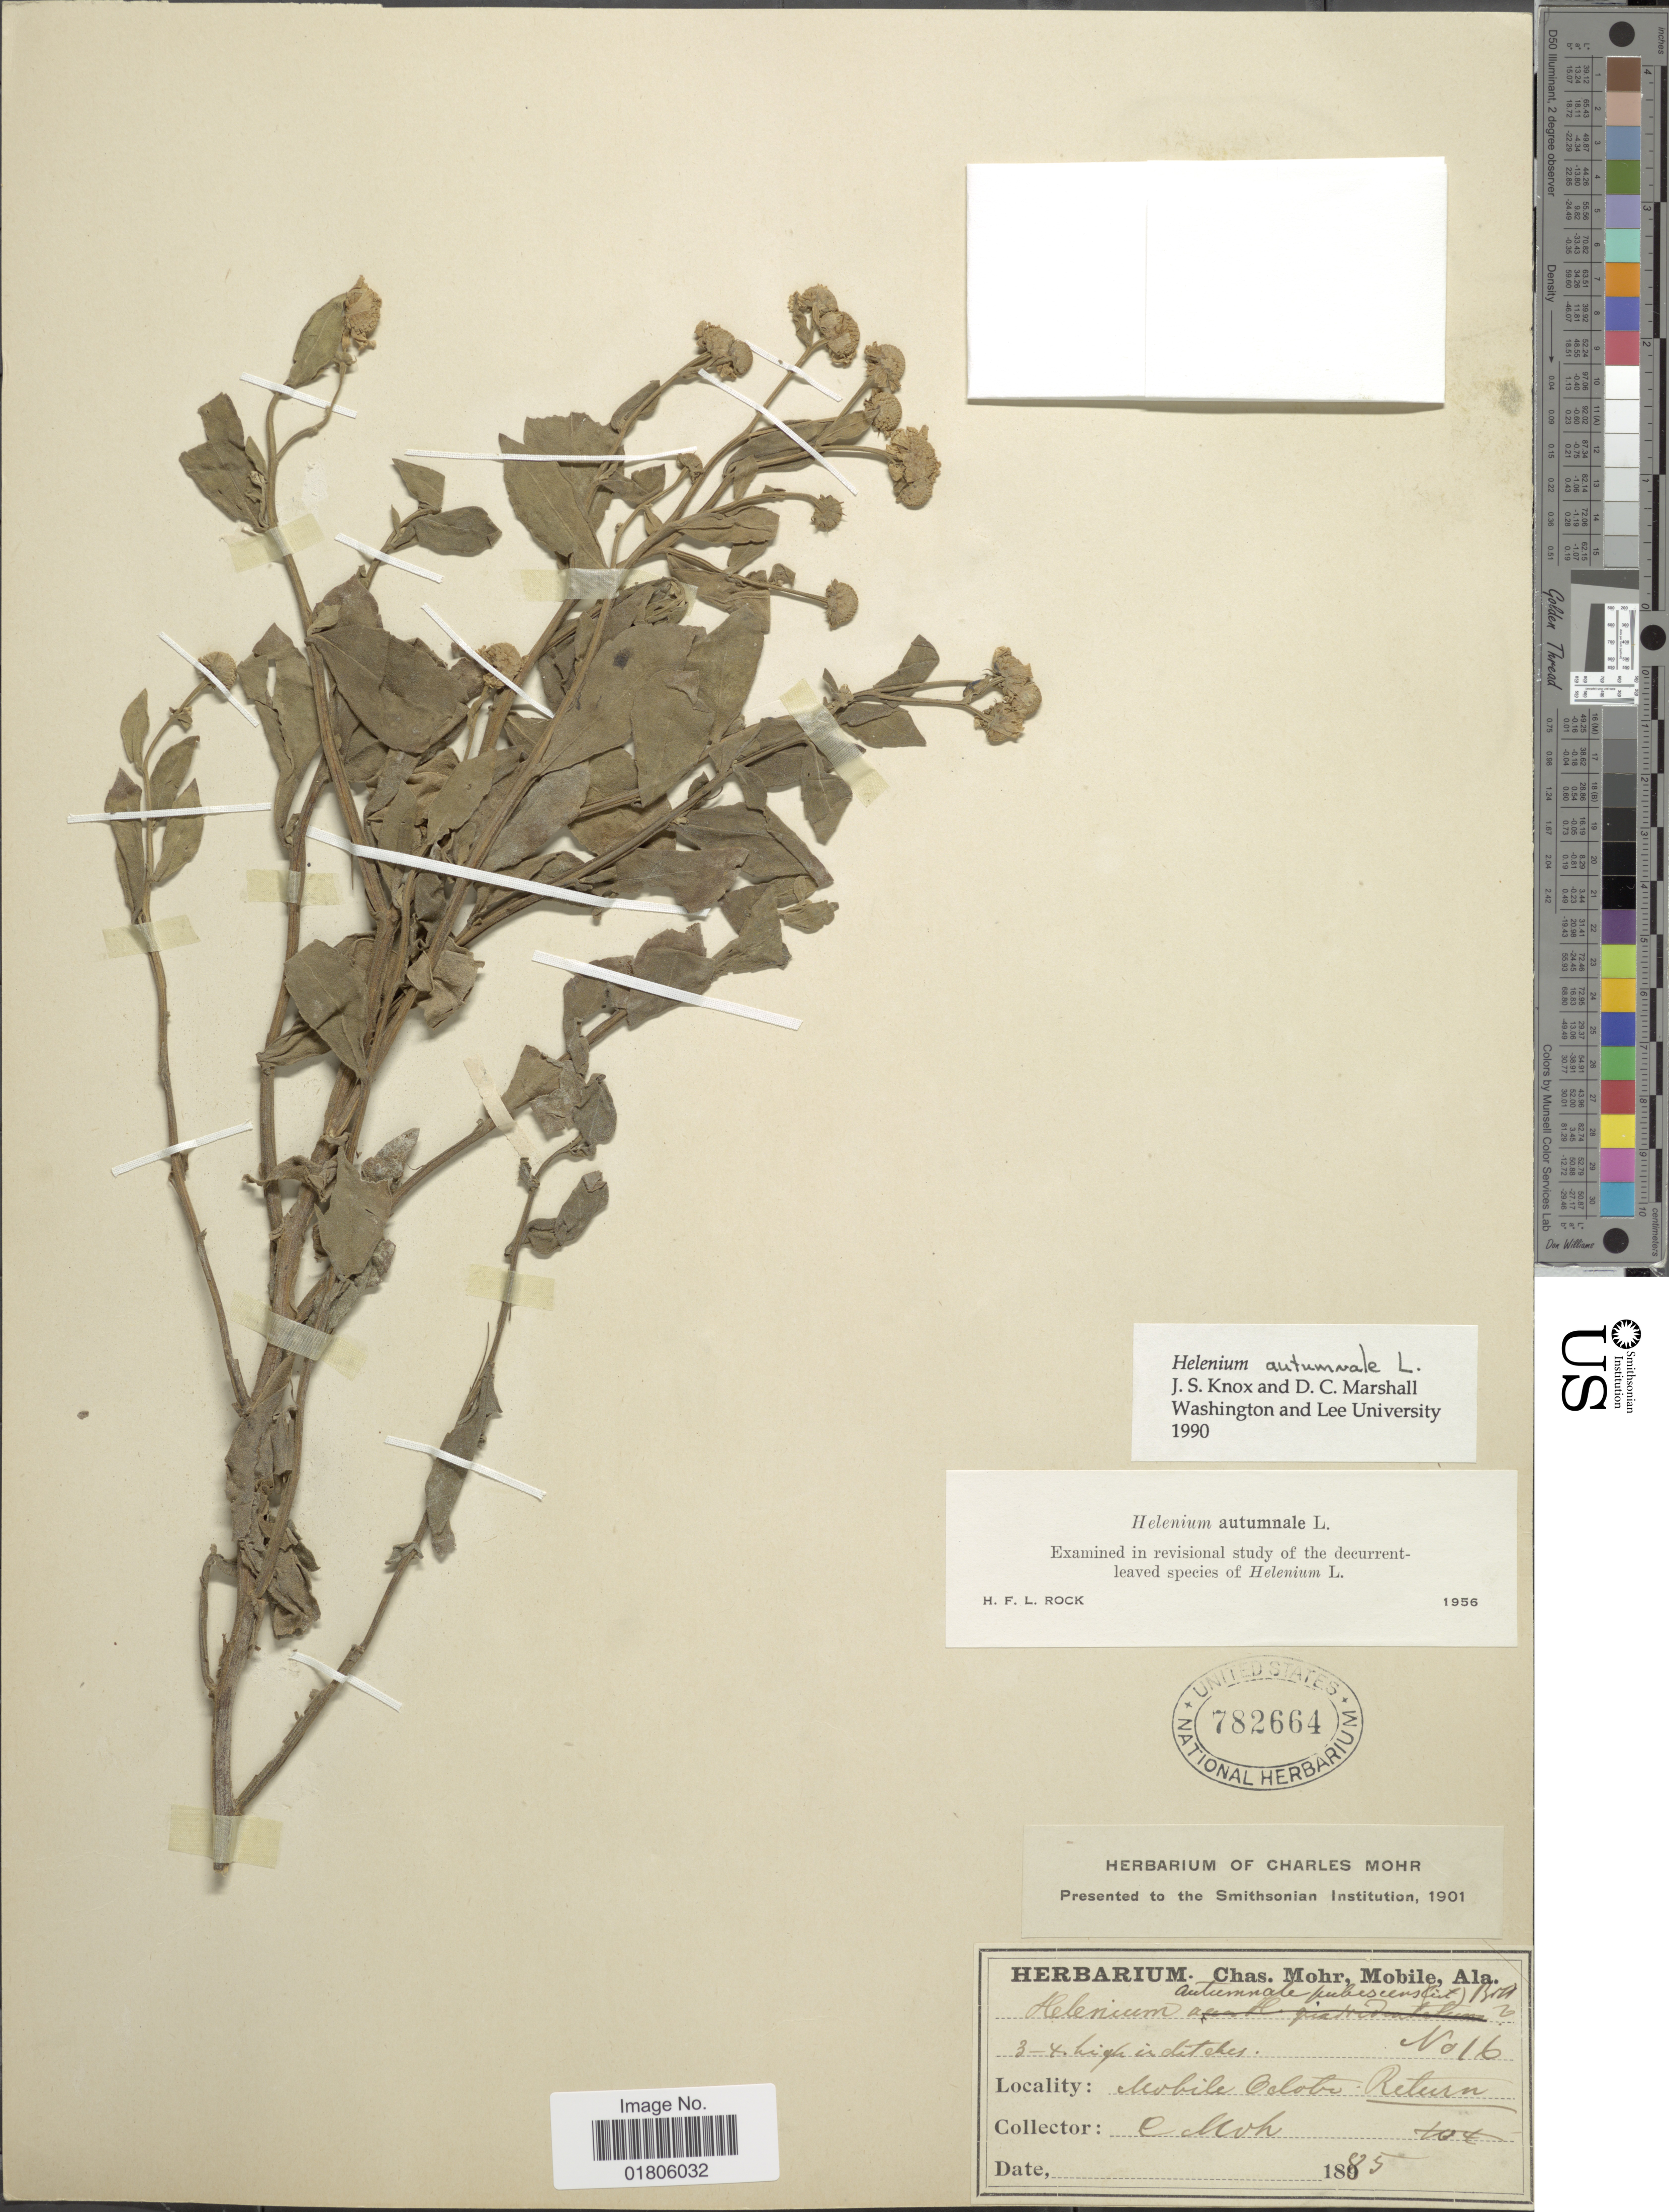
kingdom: Plantae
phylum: Tracheophyta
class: Magnoliopsida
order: Asterales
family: Asteraceae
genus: Helenium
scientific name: Helenium autumnale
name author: L.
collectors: Mohr, C. T. (herbarium)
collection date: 1805-10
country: United States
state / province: Alabama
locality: Mobile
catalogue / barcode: US 782664